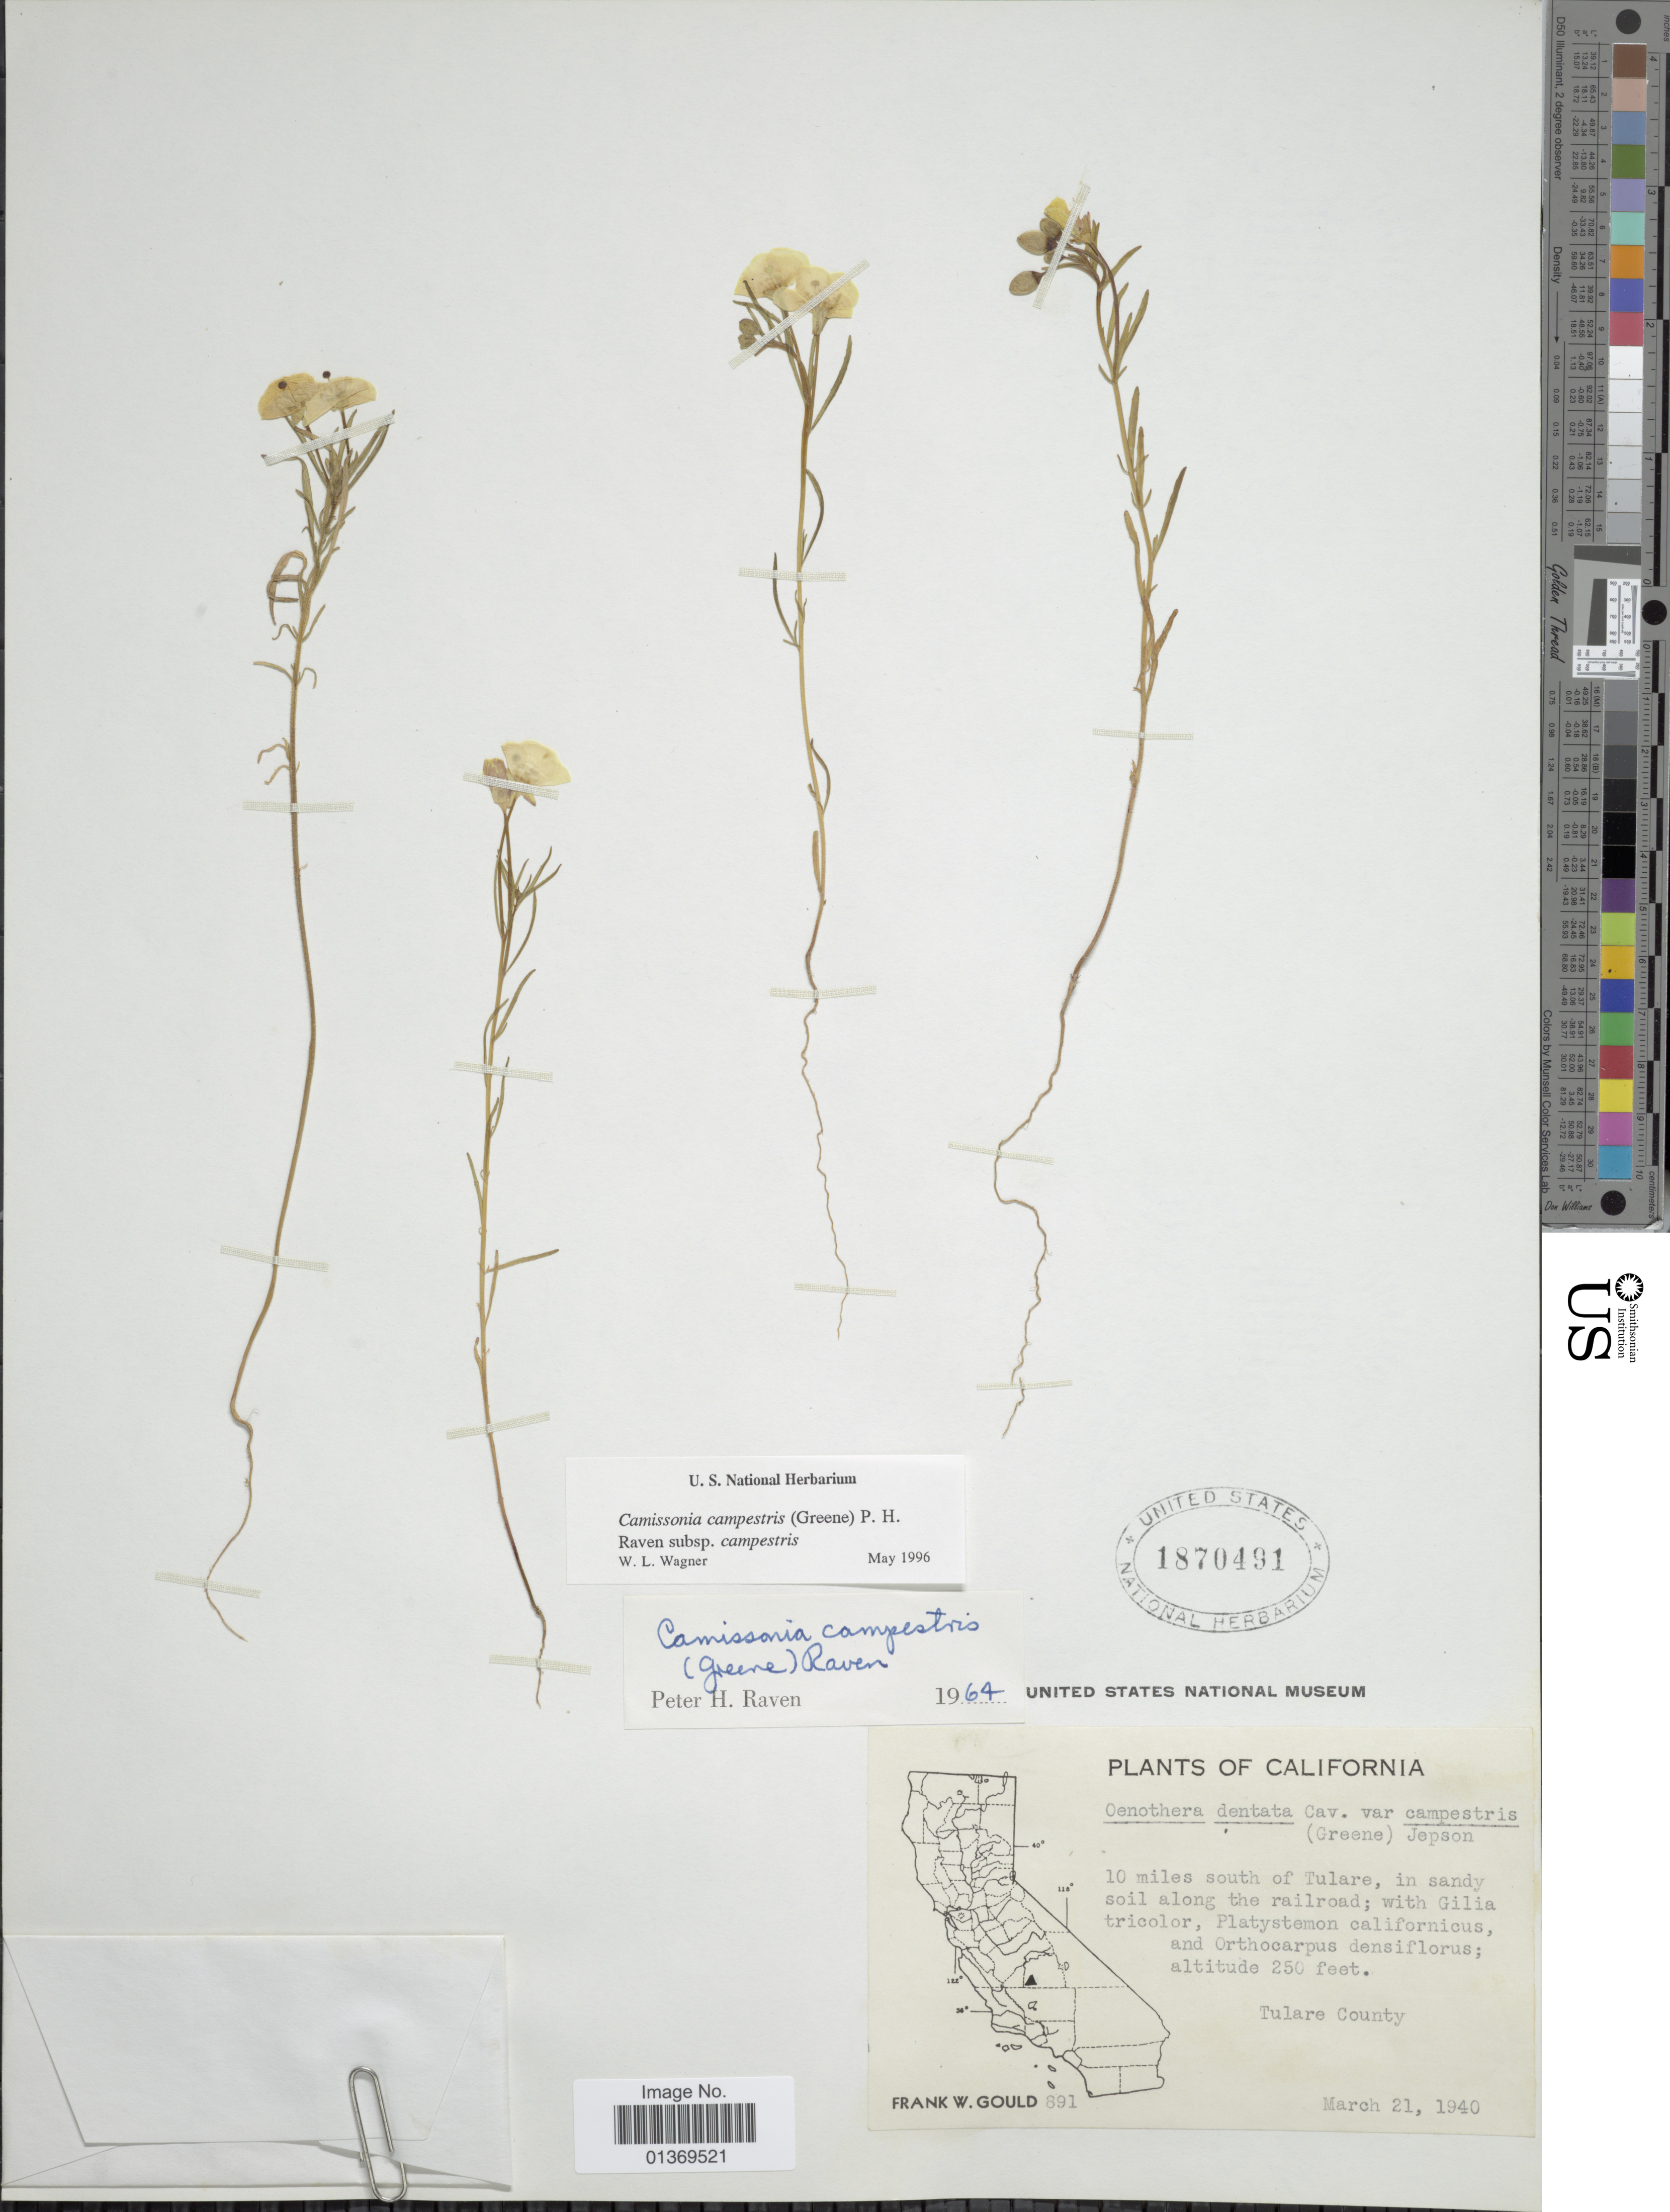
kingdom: Plantae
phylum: Tracheophyta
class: Magnoliopsida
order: Myrtales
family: Onagraceae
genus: Camissonia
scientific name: Camissonia campestris subsp. campestris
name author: (Greene) P.H. Raven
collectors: F. W. Gould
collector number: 891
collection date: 1940-03-21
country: United States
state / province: California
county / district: Tulare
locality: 10 miles south of Tulare, in sandy soil along the railroad, Tulare County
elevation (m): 76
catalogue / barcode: US 1870491